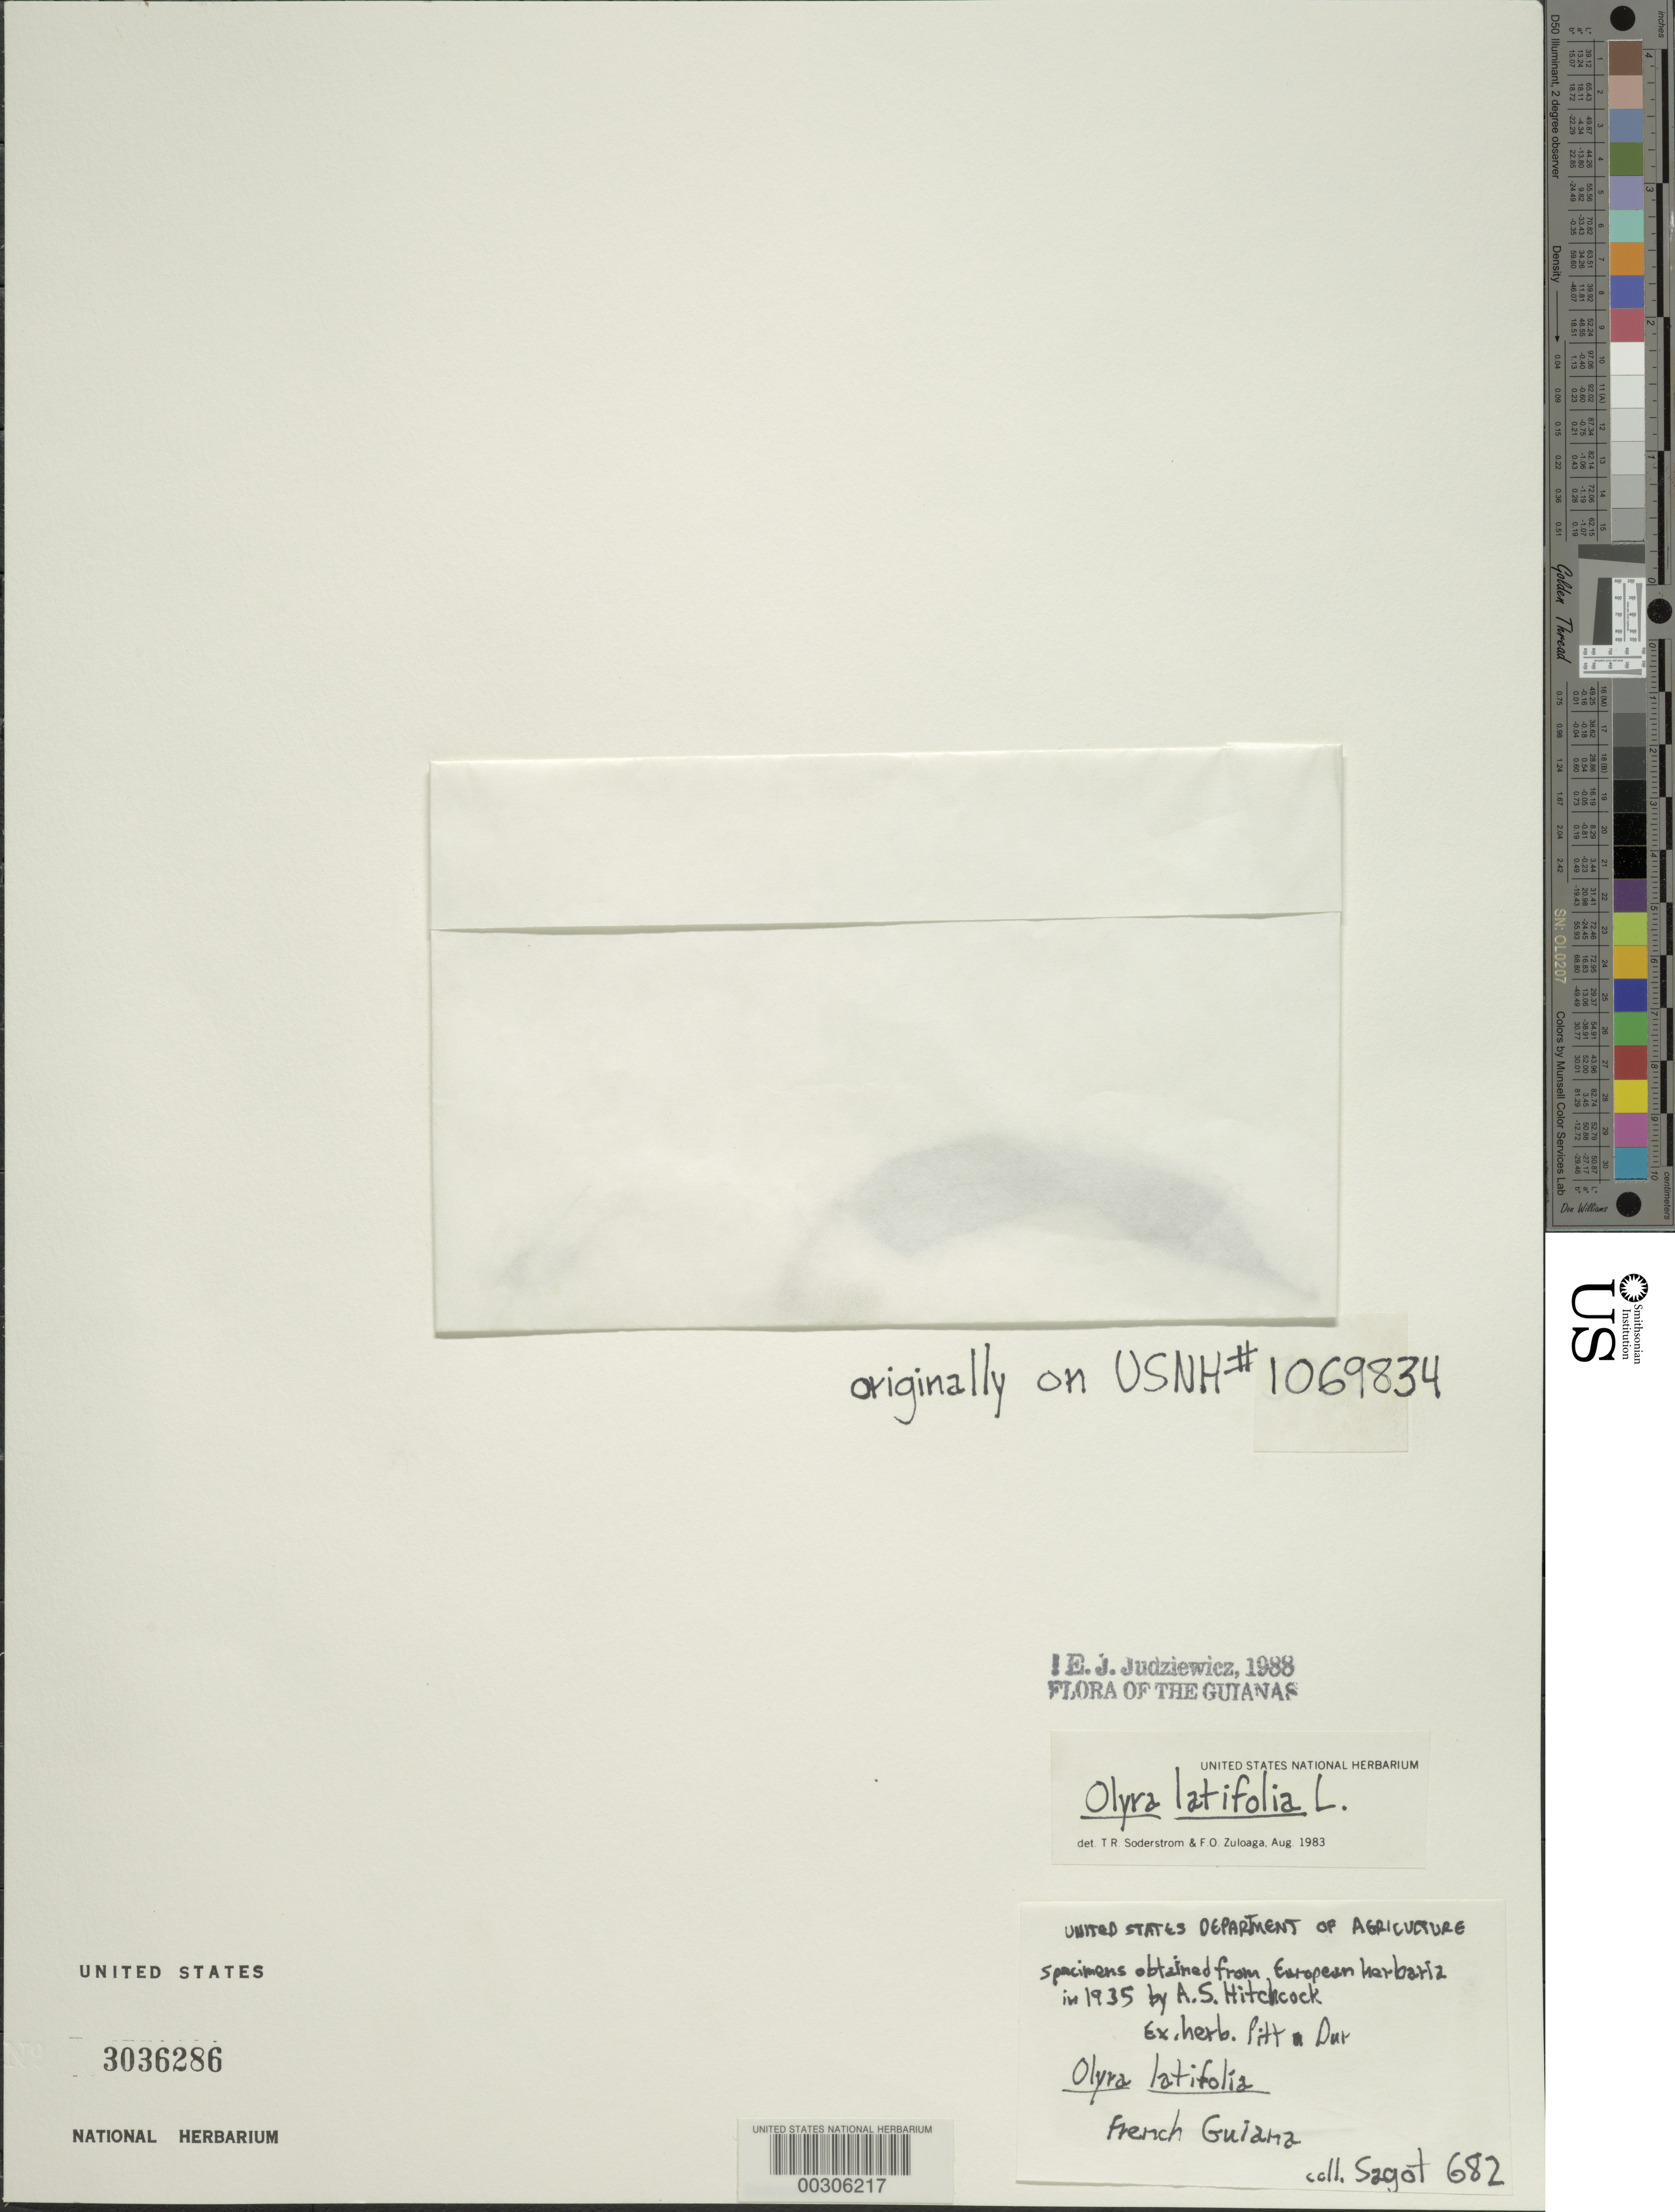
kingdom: Plantae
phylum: Tracheophyta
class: Liliopsida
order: Poales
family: Poaceae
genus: Olyra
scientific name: Olyra latifolia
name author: L.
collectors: Sagot, --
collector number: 682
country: French Guiana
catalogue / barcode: US 3036286